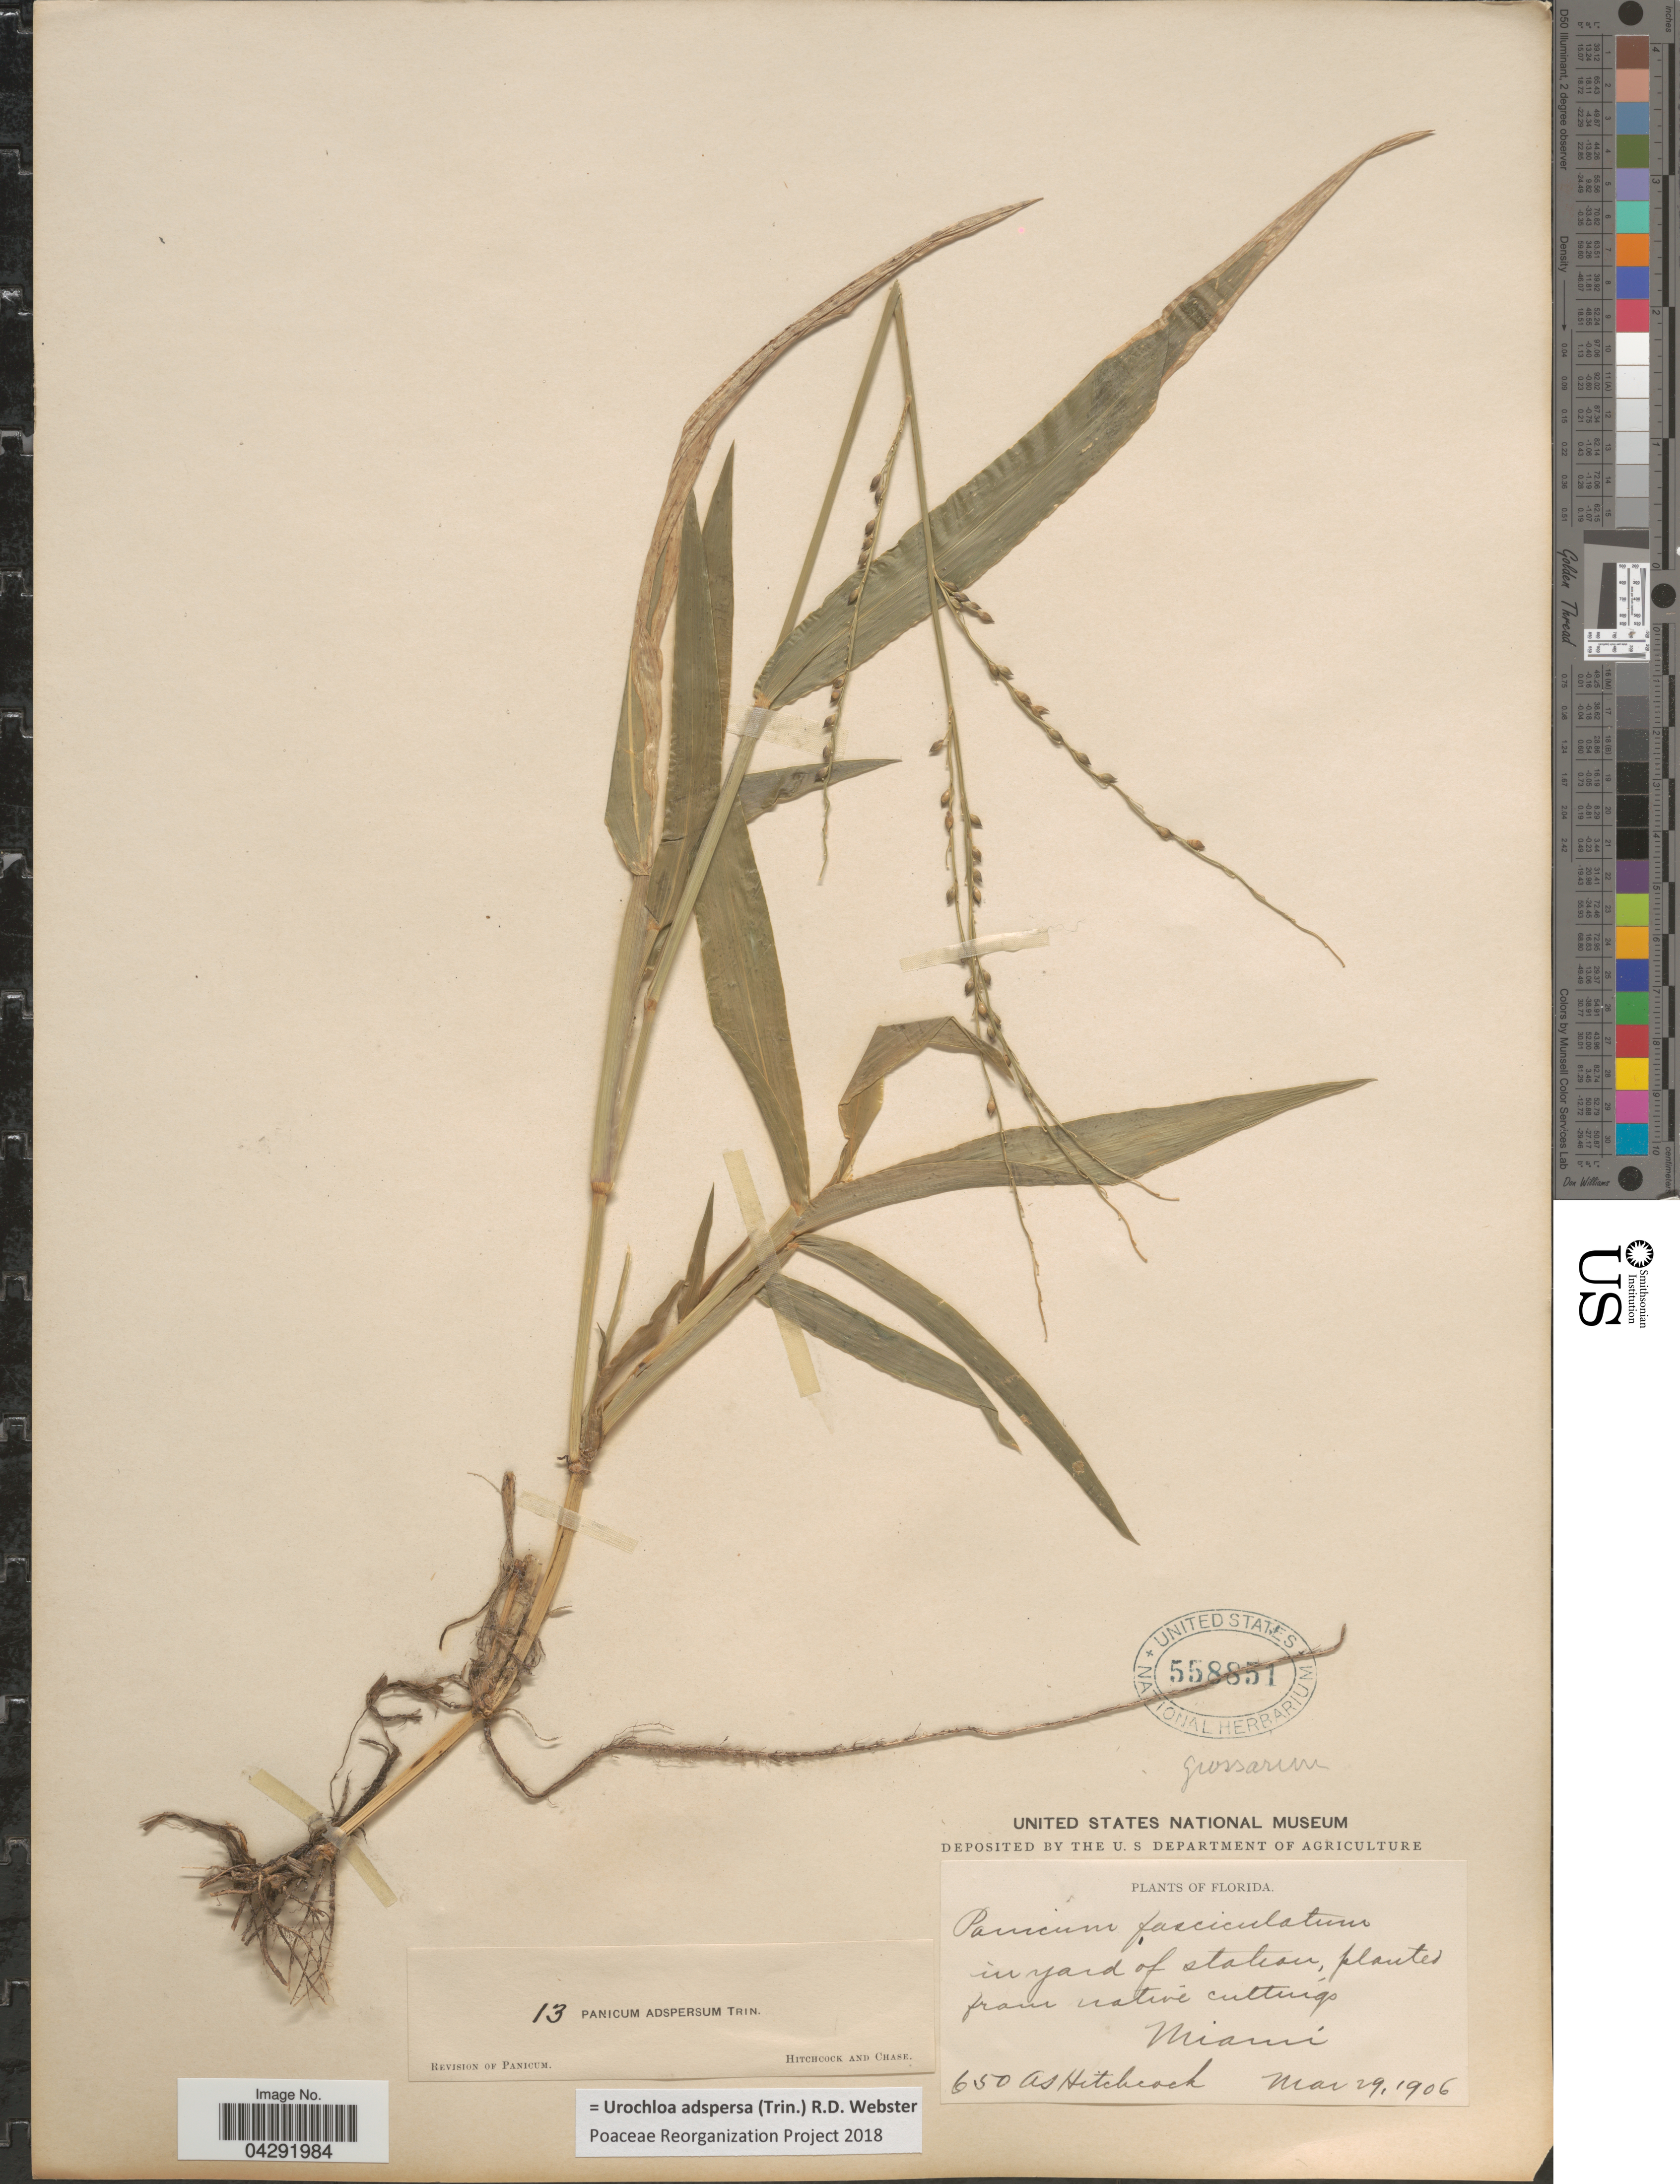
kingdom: Plantae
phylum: Tracheophyta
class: Liliopsida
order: Poales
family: Poaceae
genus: Urochloa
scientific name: Urochloa adspersa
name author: (Trin.) R.D. Webster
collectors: A. S. Hitchcock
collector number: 650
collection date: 1906-03-29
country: United States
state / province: Florida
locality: In yard of station, planted from native cuttings. [unsure placement] Miami.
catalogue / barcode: US 558851